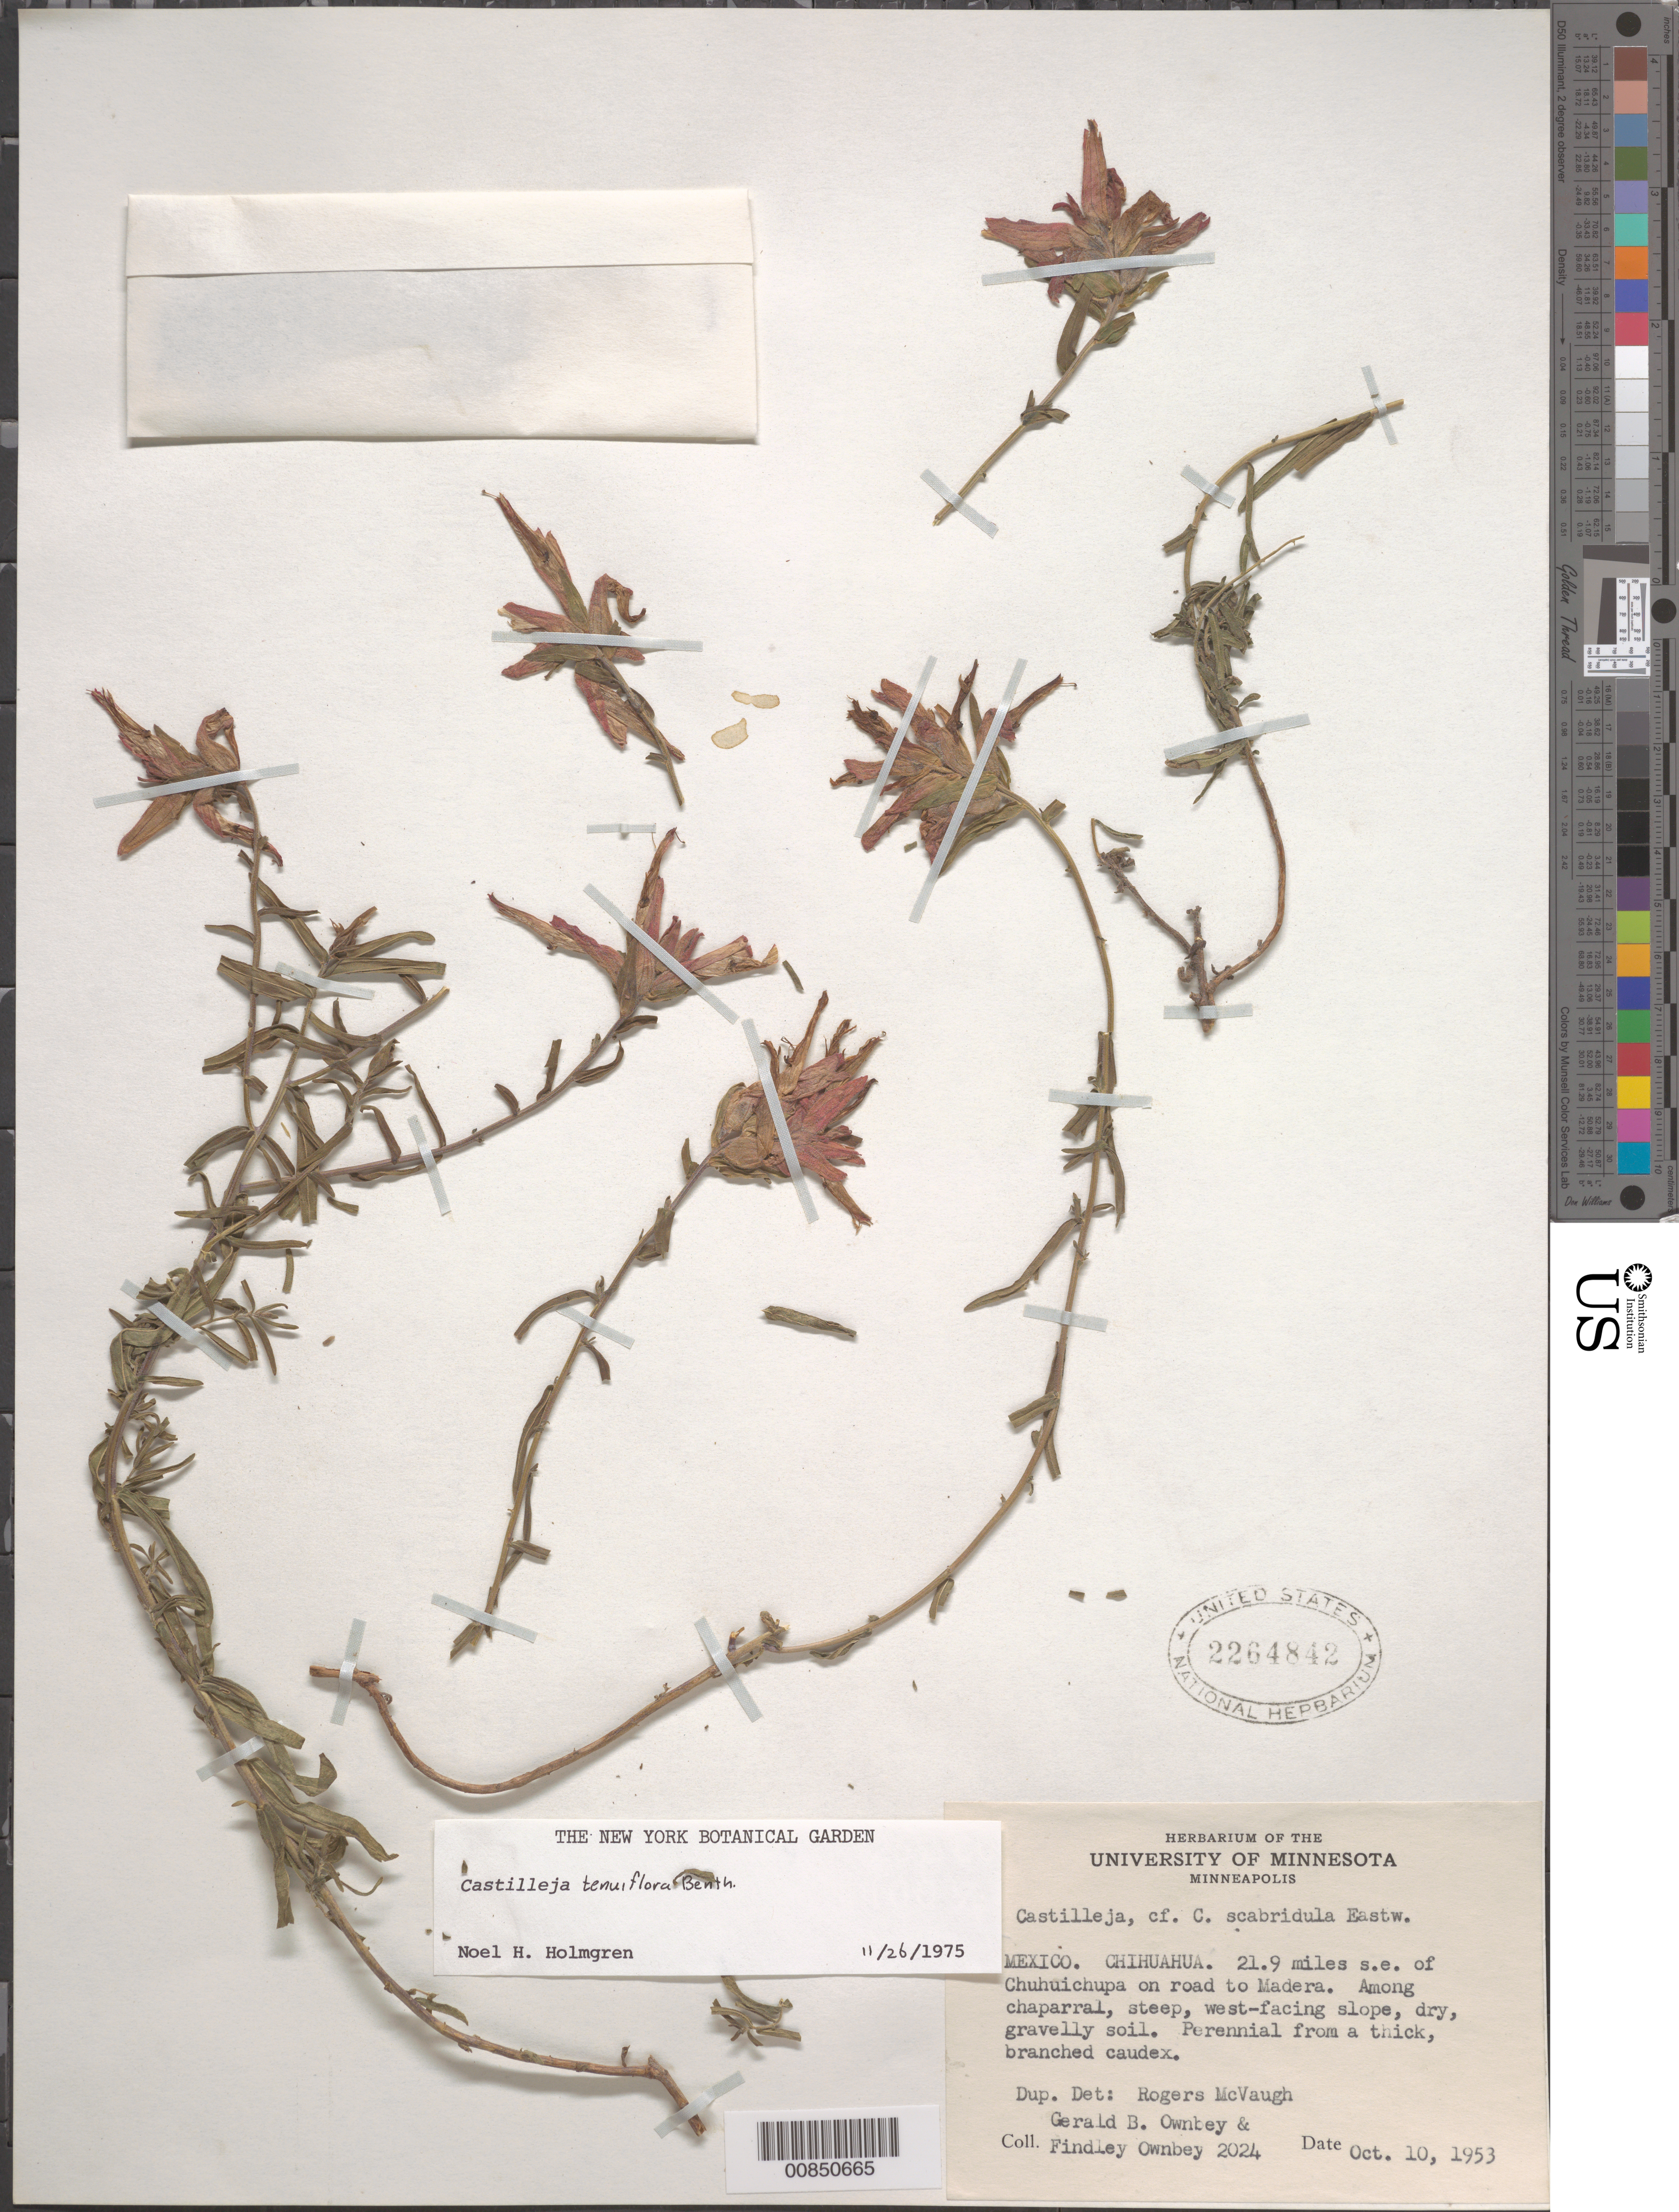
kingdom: Plantae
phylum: Tracheophyta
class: Magnoliopsida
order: Lamiales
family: Orobanchaceae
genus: Castilleja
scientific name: Castilleja tenuiflora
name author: Benth.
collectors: G. B. Ownbey & F. Ownbey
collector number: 2024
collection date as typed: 10 Oct 1953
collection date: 1953-10-10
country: Mexico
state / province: Chihuahua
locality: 21.9 miles SE of Chuhuichupa on road to Madera.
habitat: Among chaparral, steep, west-facing slope, dry gravelly soil.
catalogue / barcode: US 2264842